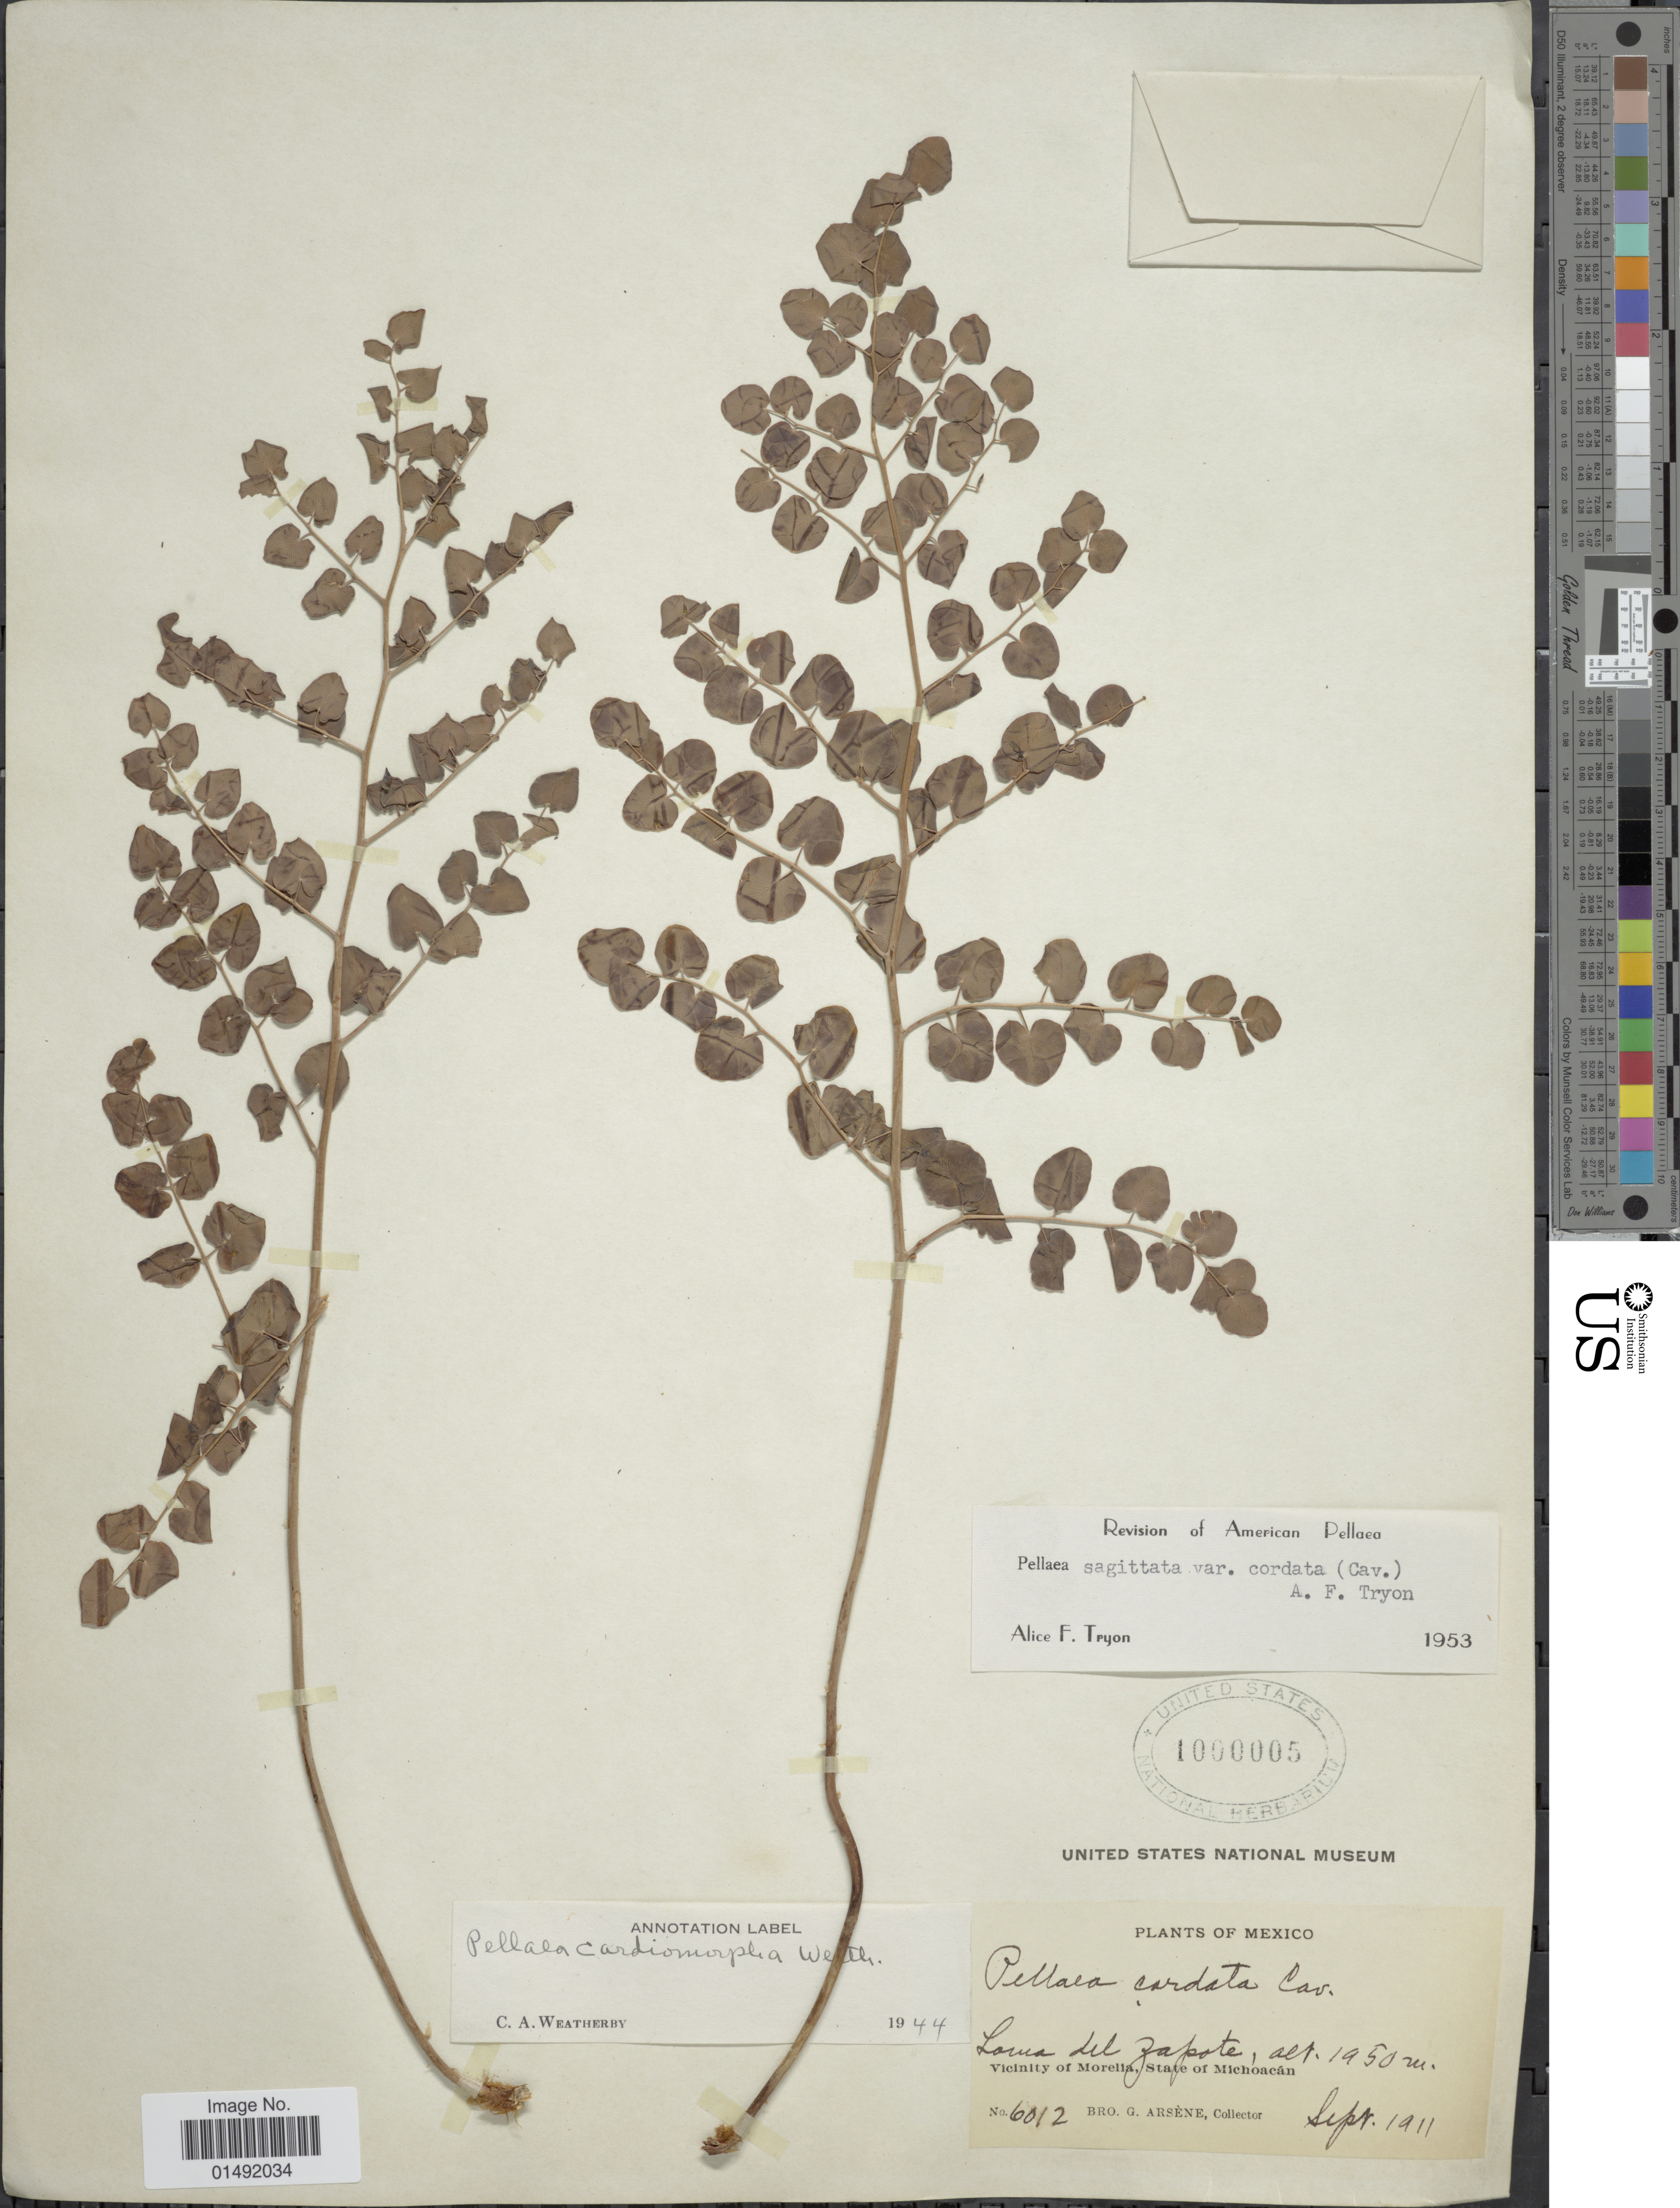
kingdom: Plantae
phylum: Tracheophyta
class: Polypodiopsida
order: Polypodiales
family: Pteridaceae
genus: Pellaea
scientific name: Pellaea sagittata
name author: (Cav.) Link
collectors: Bro. G. Arsène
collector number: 6012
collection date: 1911-09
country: Mexico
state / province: Michoacán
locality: Loma del zapote, Vicinity of Morelia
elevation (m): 1950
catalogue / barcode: US 1000005